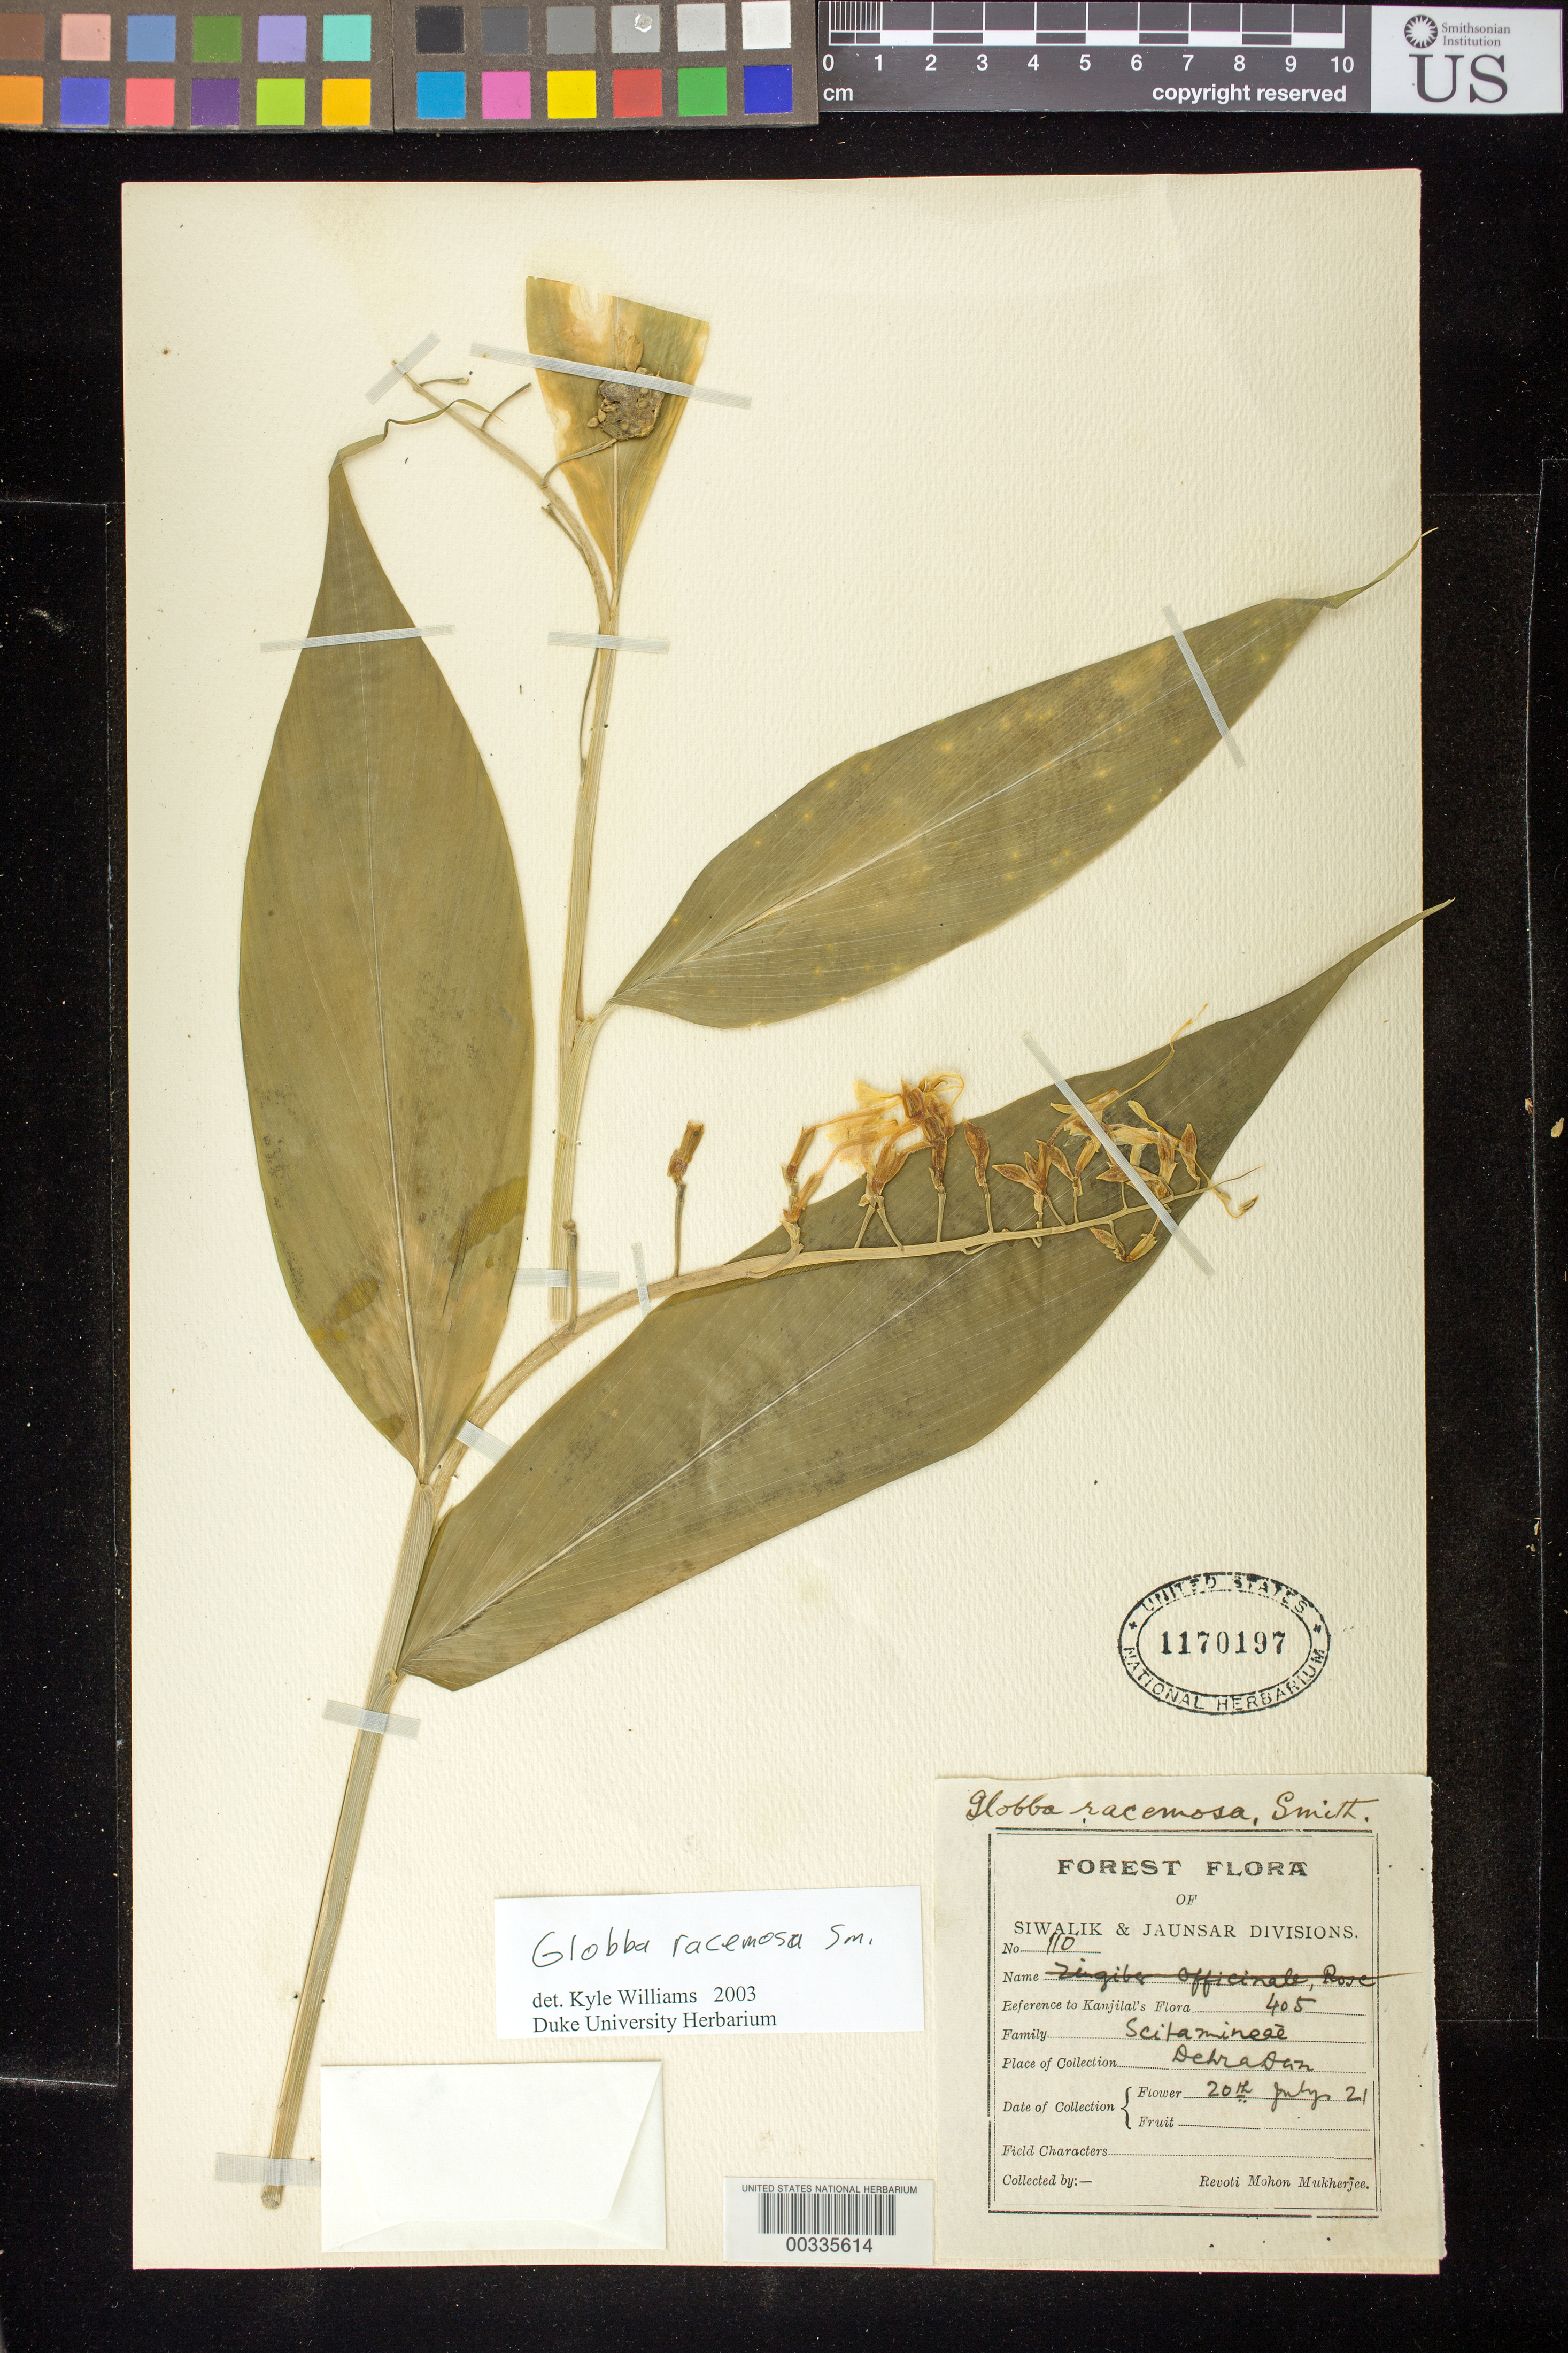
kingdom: Plantae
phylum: Tracheophyta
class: Liliopsida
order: Zingiberales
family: Zingiberaceae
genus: Globba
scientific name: Globba racemosa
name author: Sm.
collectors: R. Mukherjee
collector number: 110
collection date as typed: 20 Jul 1921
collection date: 1921-07-20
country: India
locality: Forest flora of siwalik and jaunsar divisions, dehra dun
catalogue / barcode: US 1170197